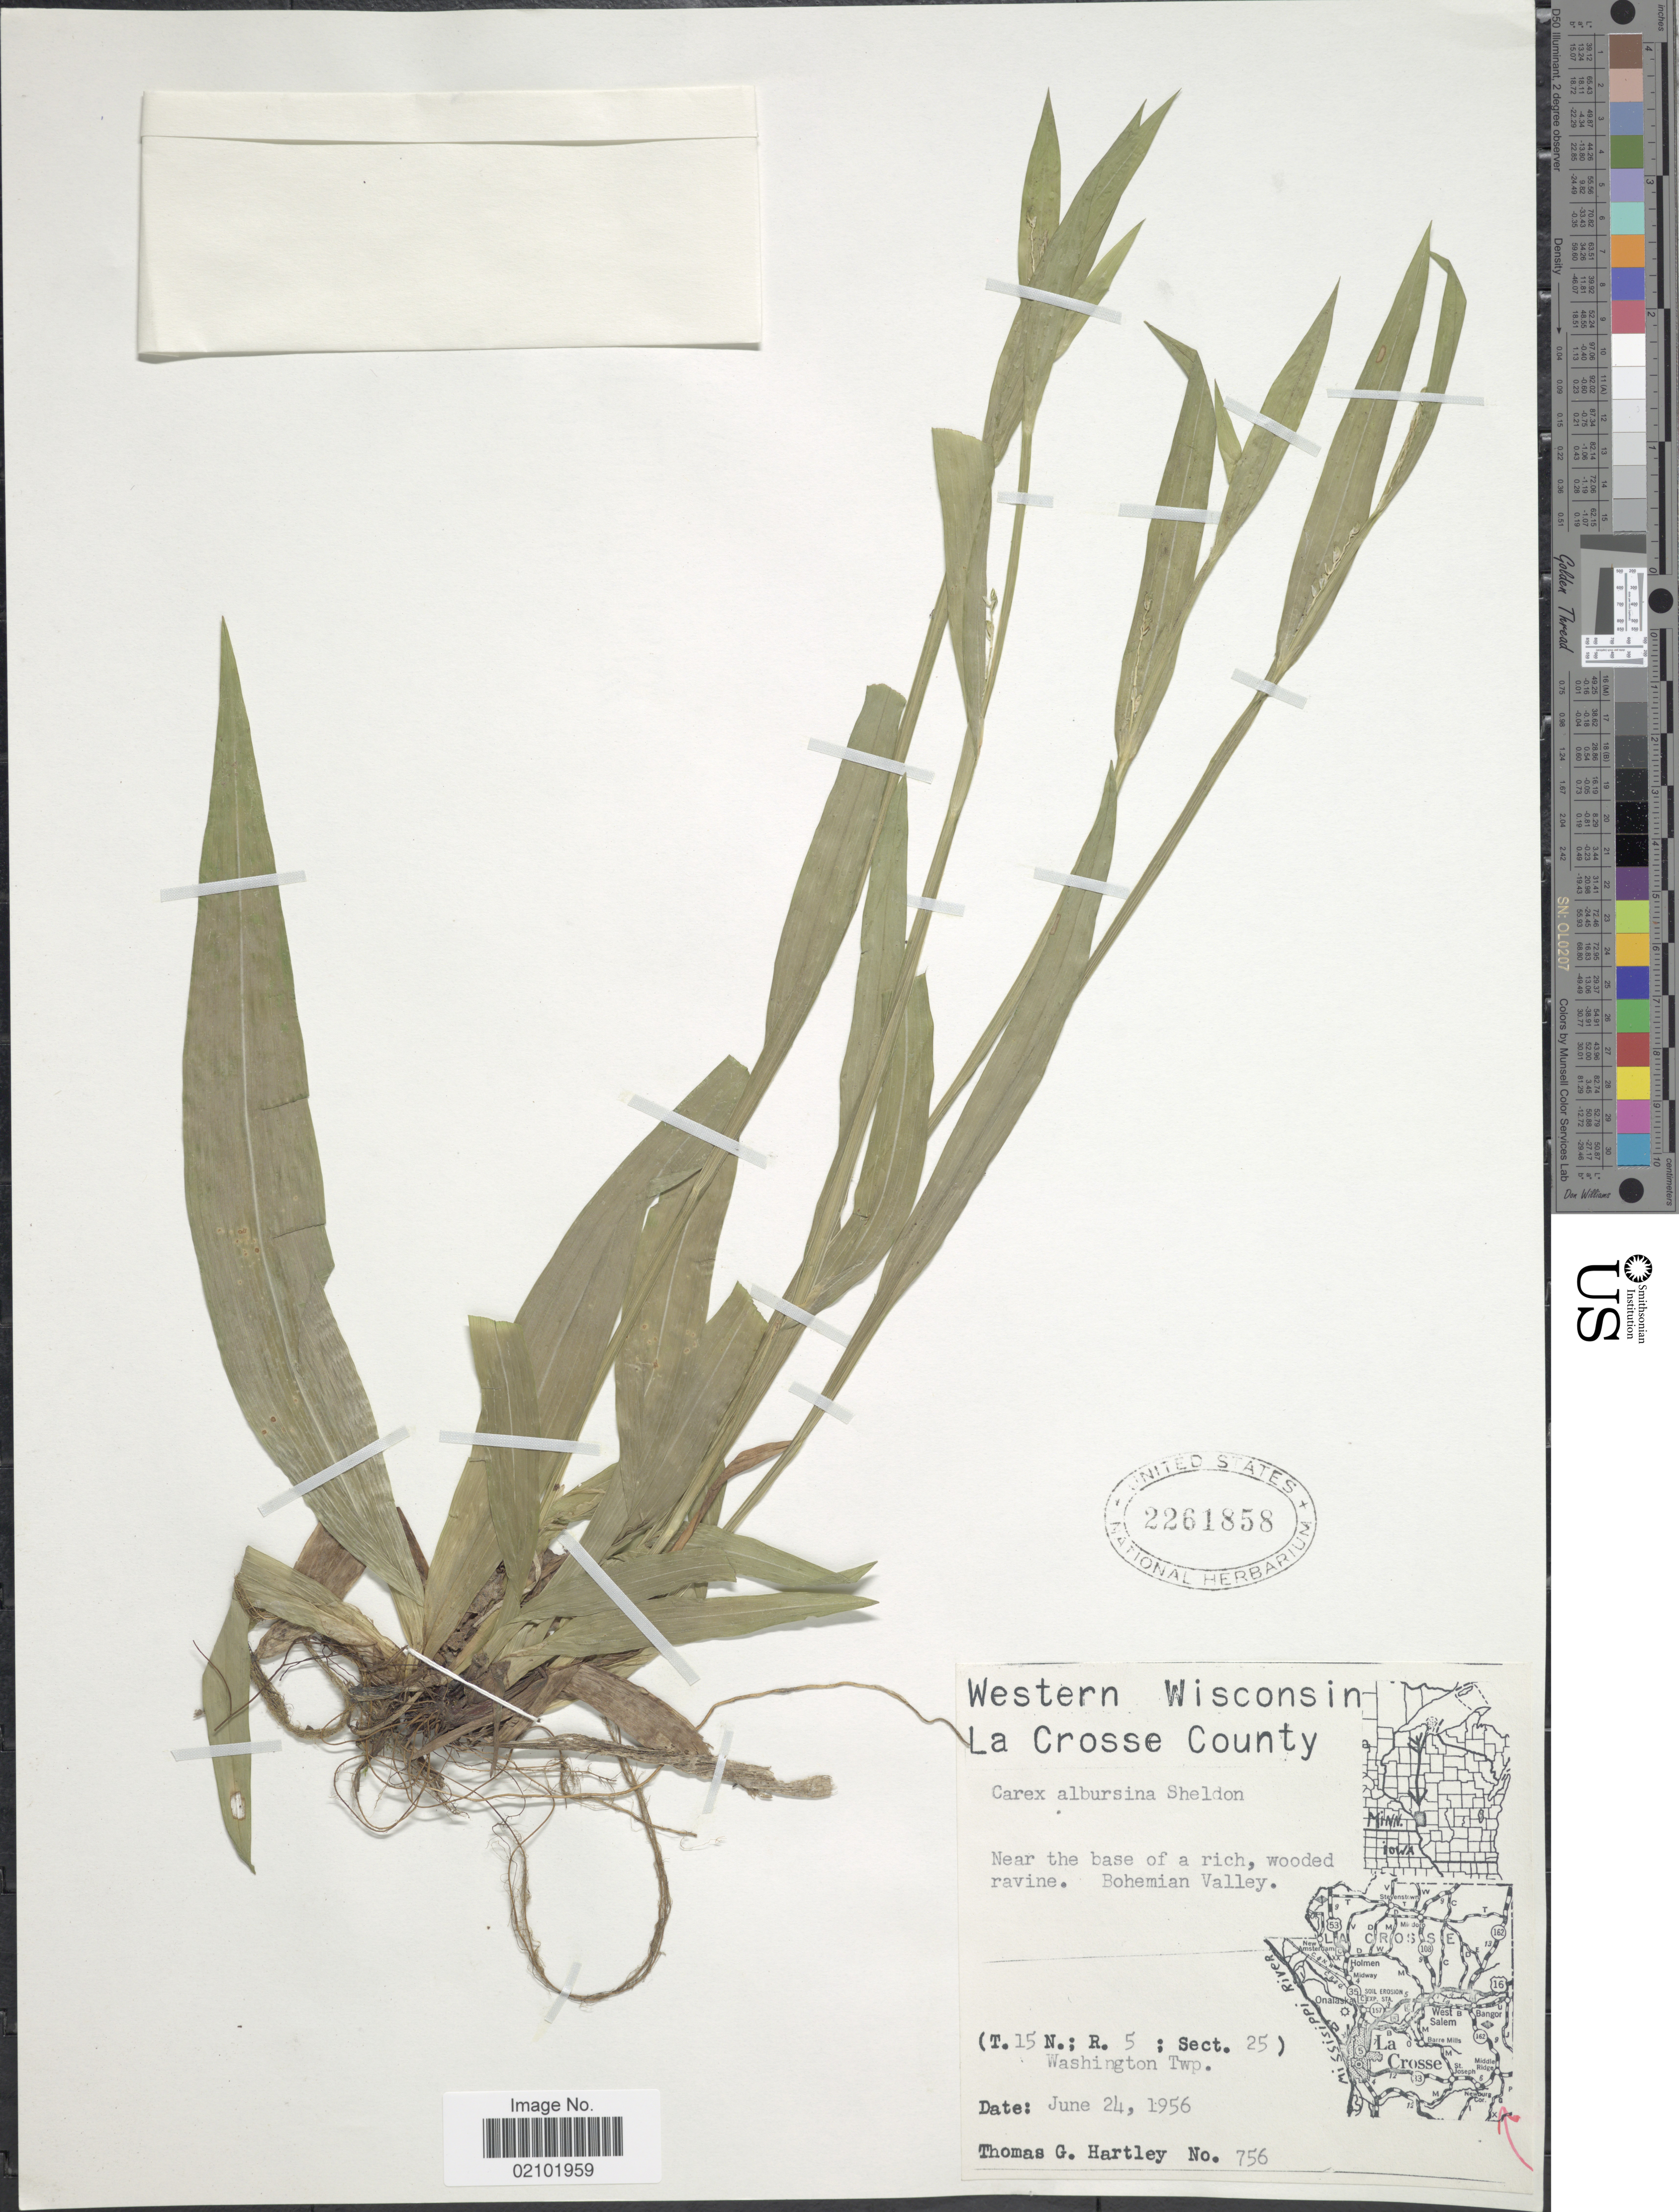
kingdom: Plantae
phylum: Tracheophyta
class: Liliopsida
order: Poales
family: Cyperaceae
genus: Carex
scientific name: Carex albursina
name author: E. Sheld.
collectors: T. G. Hartley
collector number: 756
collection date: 1956-06-24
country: United States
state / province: Wisconsin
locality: Western Wisconsin. La Crosse County. Bohemian Valley (T. 15 N.; R. 5 ; Sect. 25). Washington Twp.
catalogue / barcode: US 2261858